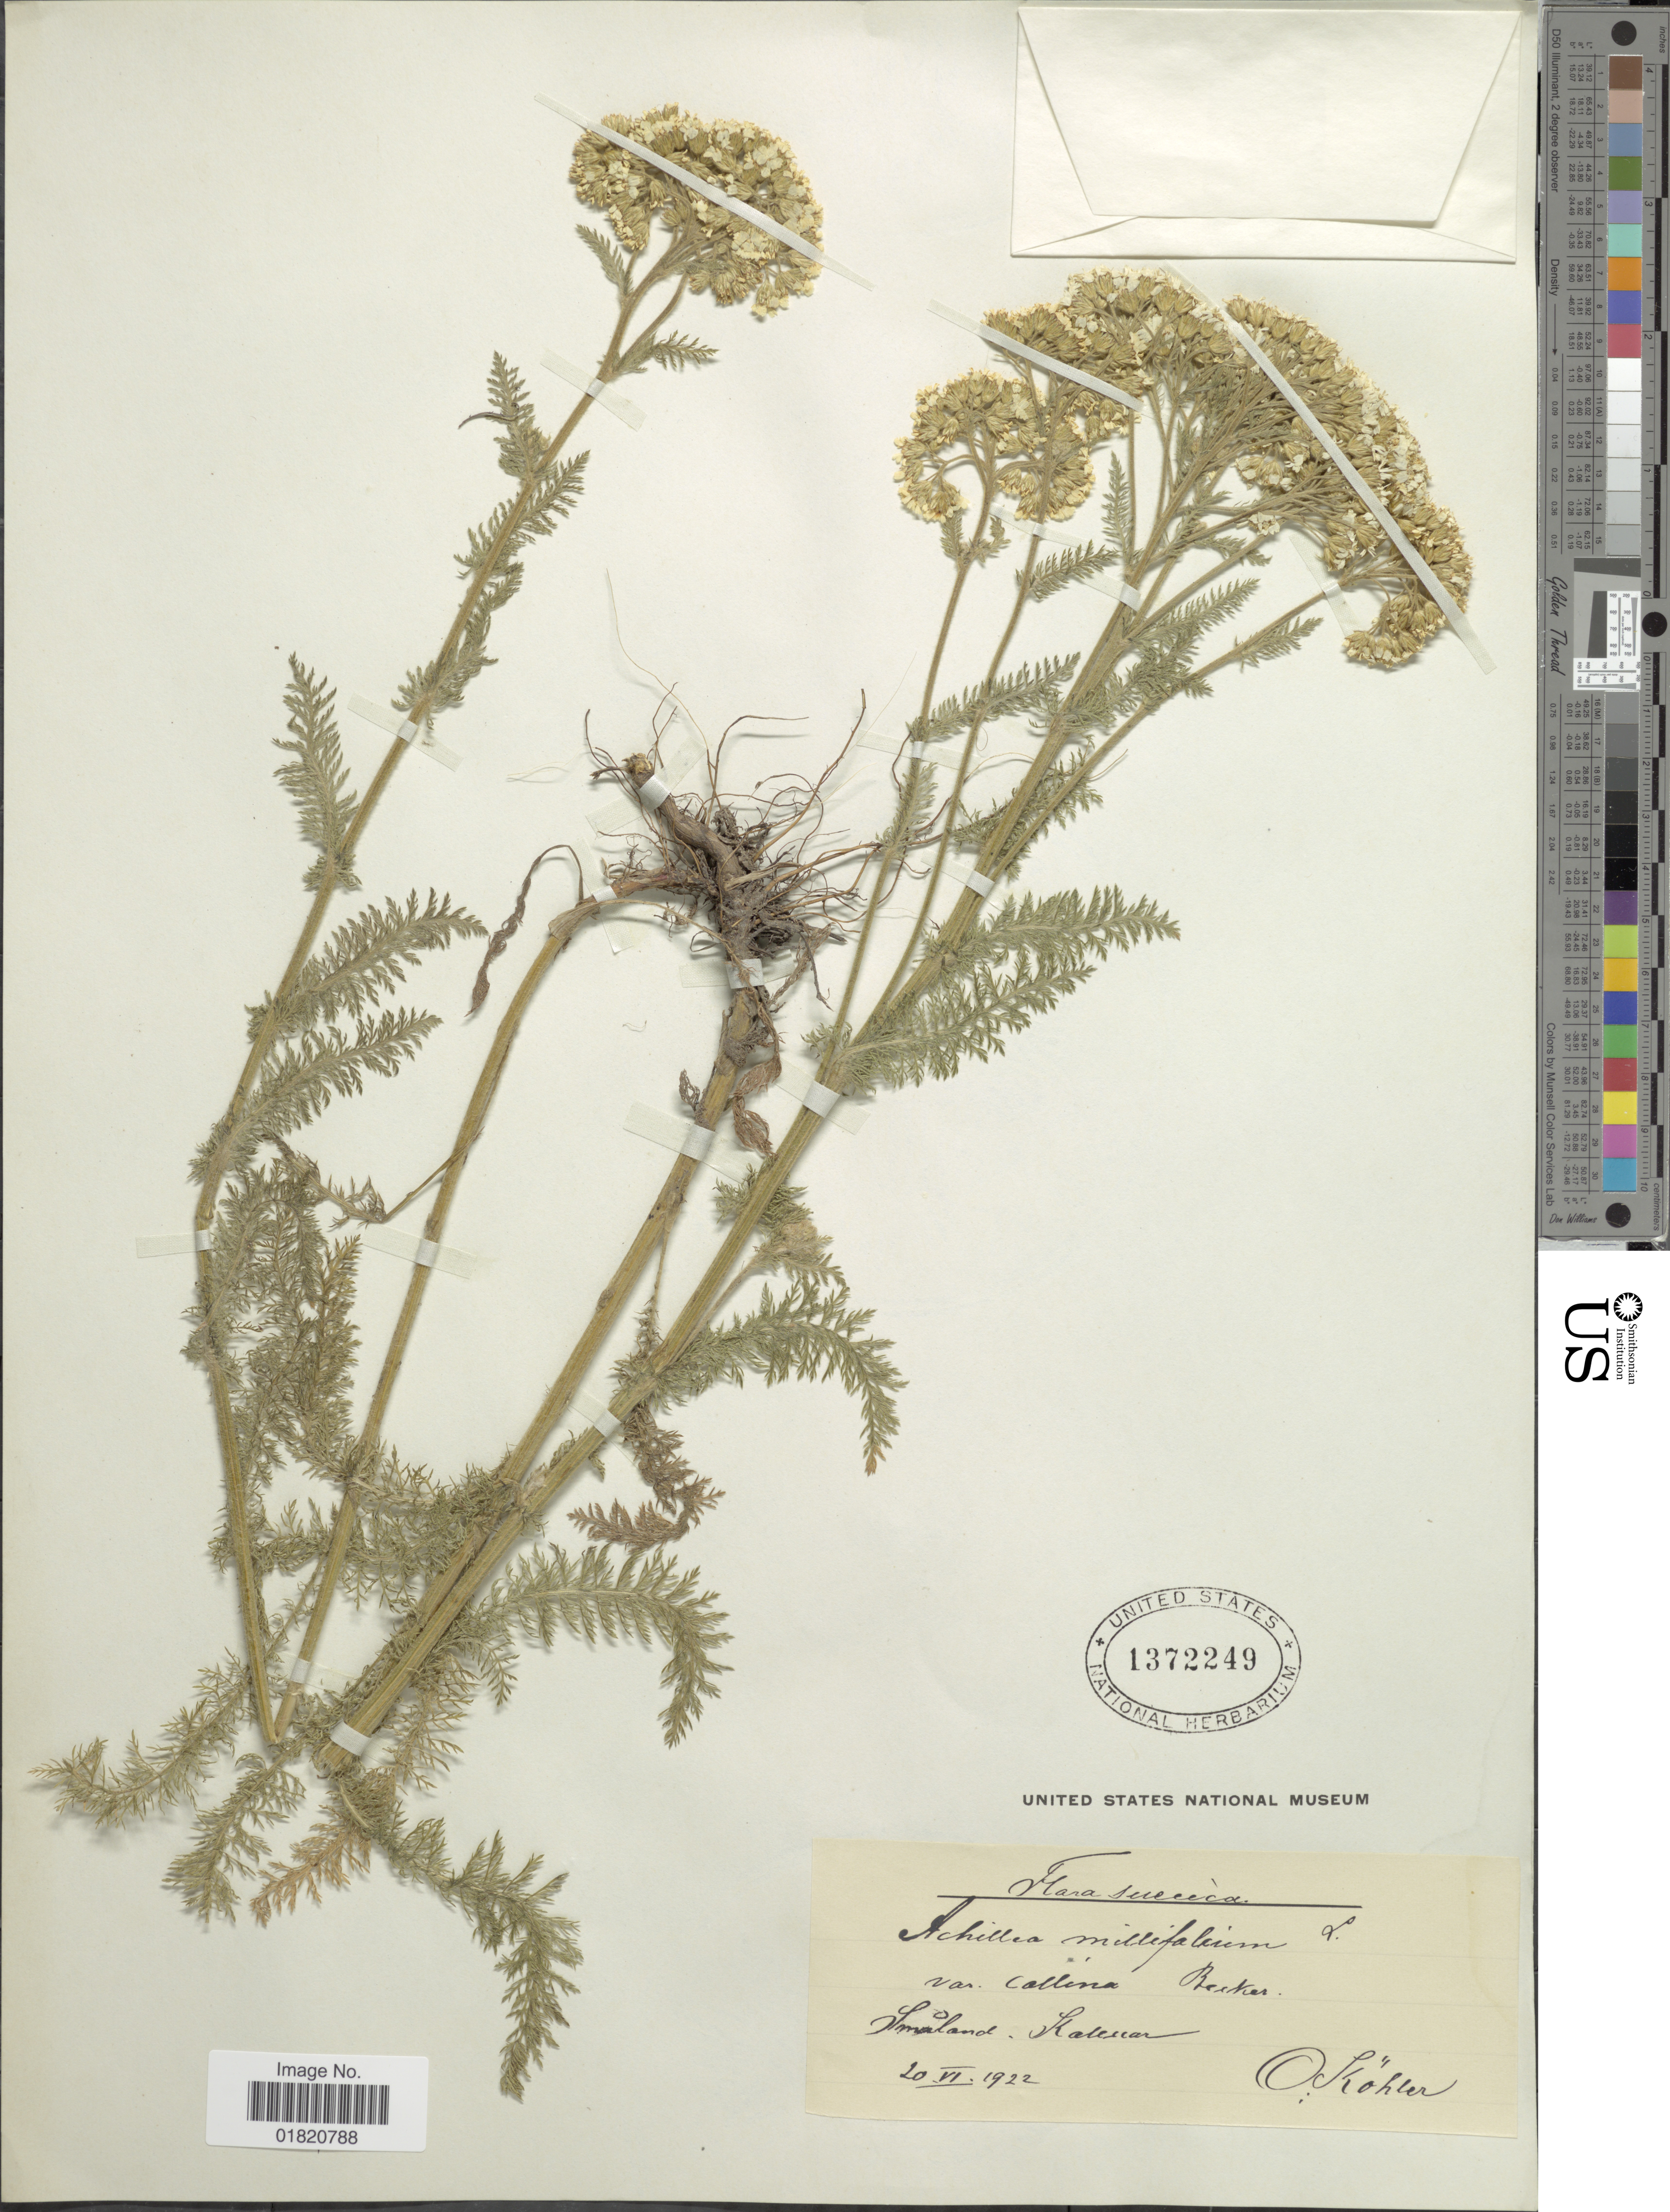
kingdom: Plantae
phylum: Tracheophyta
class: Magnoliopsida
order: Asterales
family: Asteraceae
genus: Achillea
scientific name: Achillea millefolium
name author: L.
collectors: O. Köhler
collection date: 1922-06-20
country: Sweden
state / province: Kalmar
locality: Smaland. Kalmar, Suecica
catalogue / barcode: US 1372249